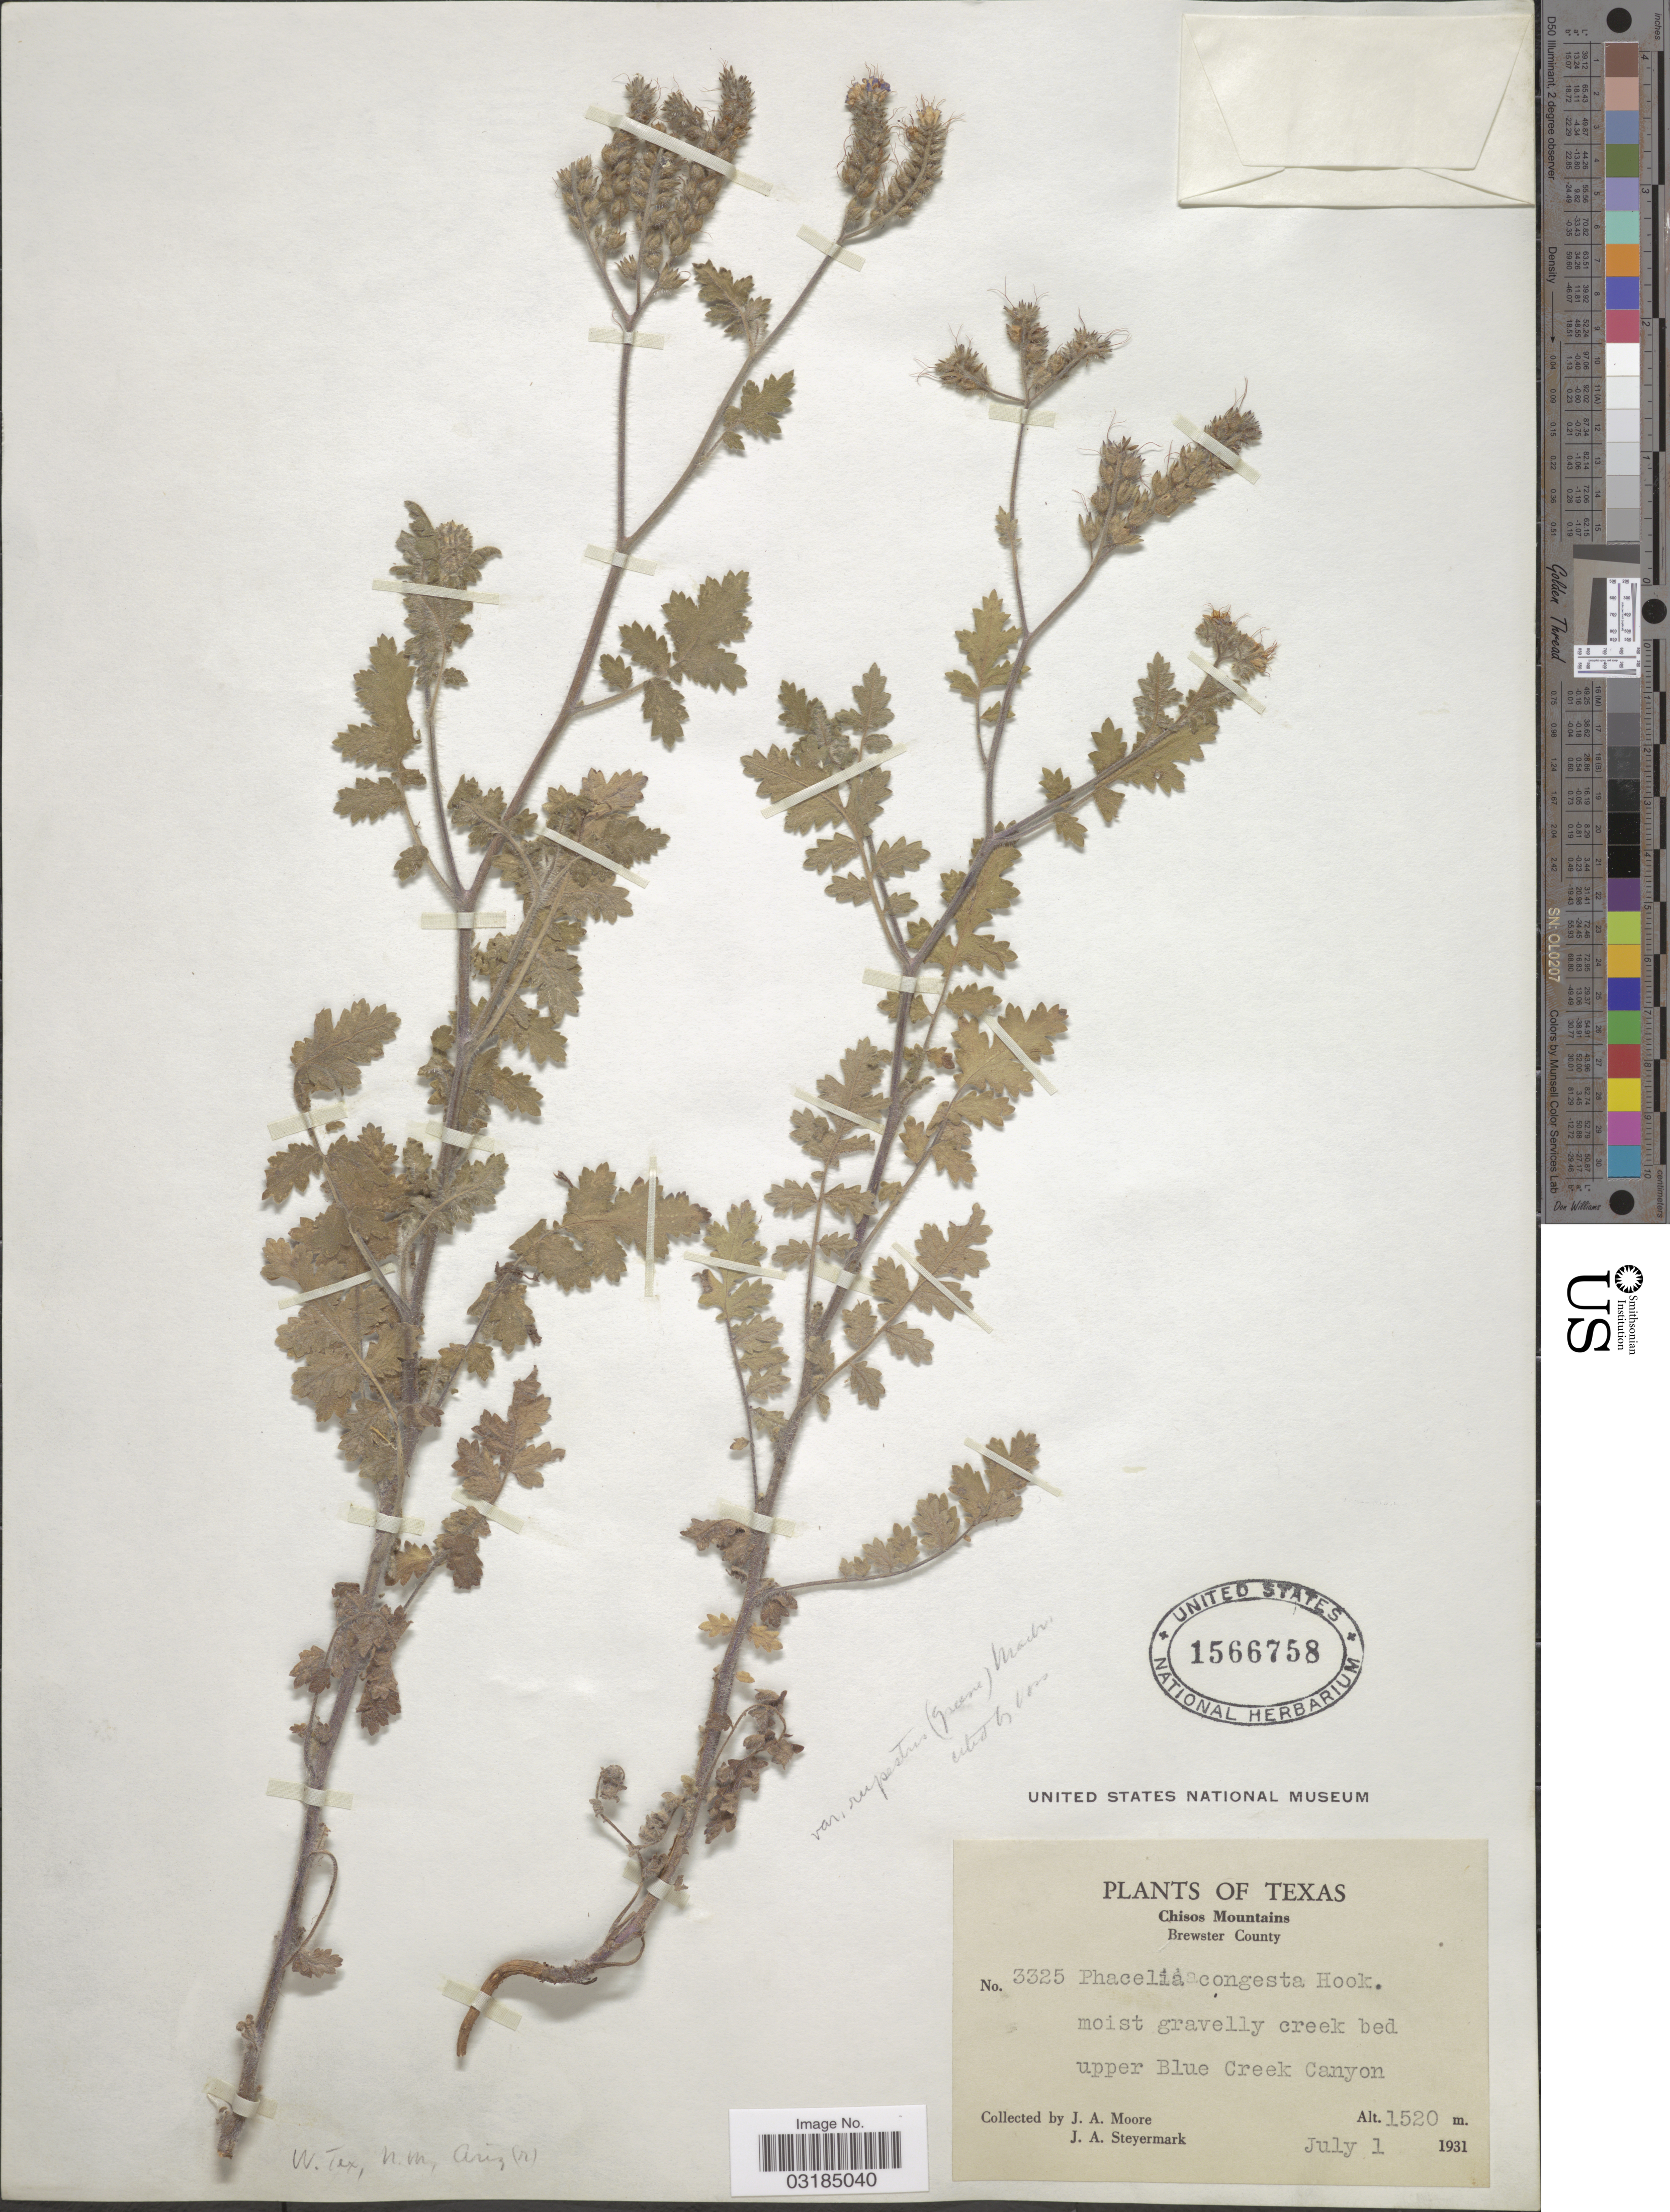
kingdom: Plantae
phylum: Tracheophyta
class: Magnoliopsida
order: Boraginales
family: Hydrophyllaceae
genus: Phacelia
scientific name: Phacelia congesta var. rupestris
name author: (S.W. Greene) J.F. Macbr.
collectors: J. A. Moore & J. Steyermark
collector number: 3325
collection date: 1931-07-01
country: United States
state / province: Texas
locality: Chisos Mountains. Brewster County. Upper Blue Creek Canyon.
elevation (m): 1520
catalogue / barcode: US 1566758